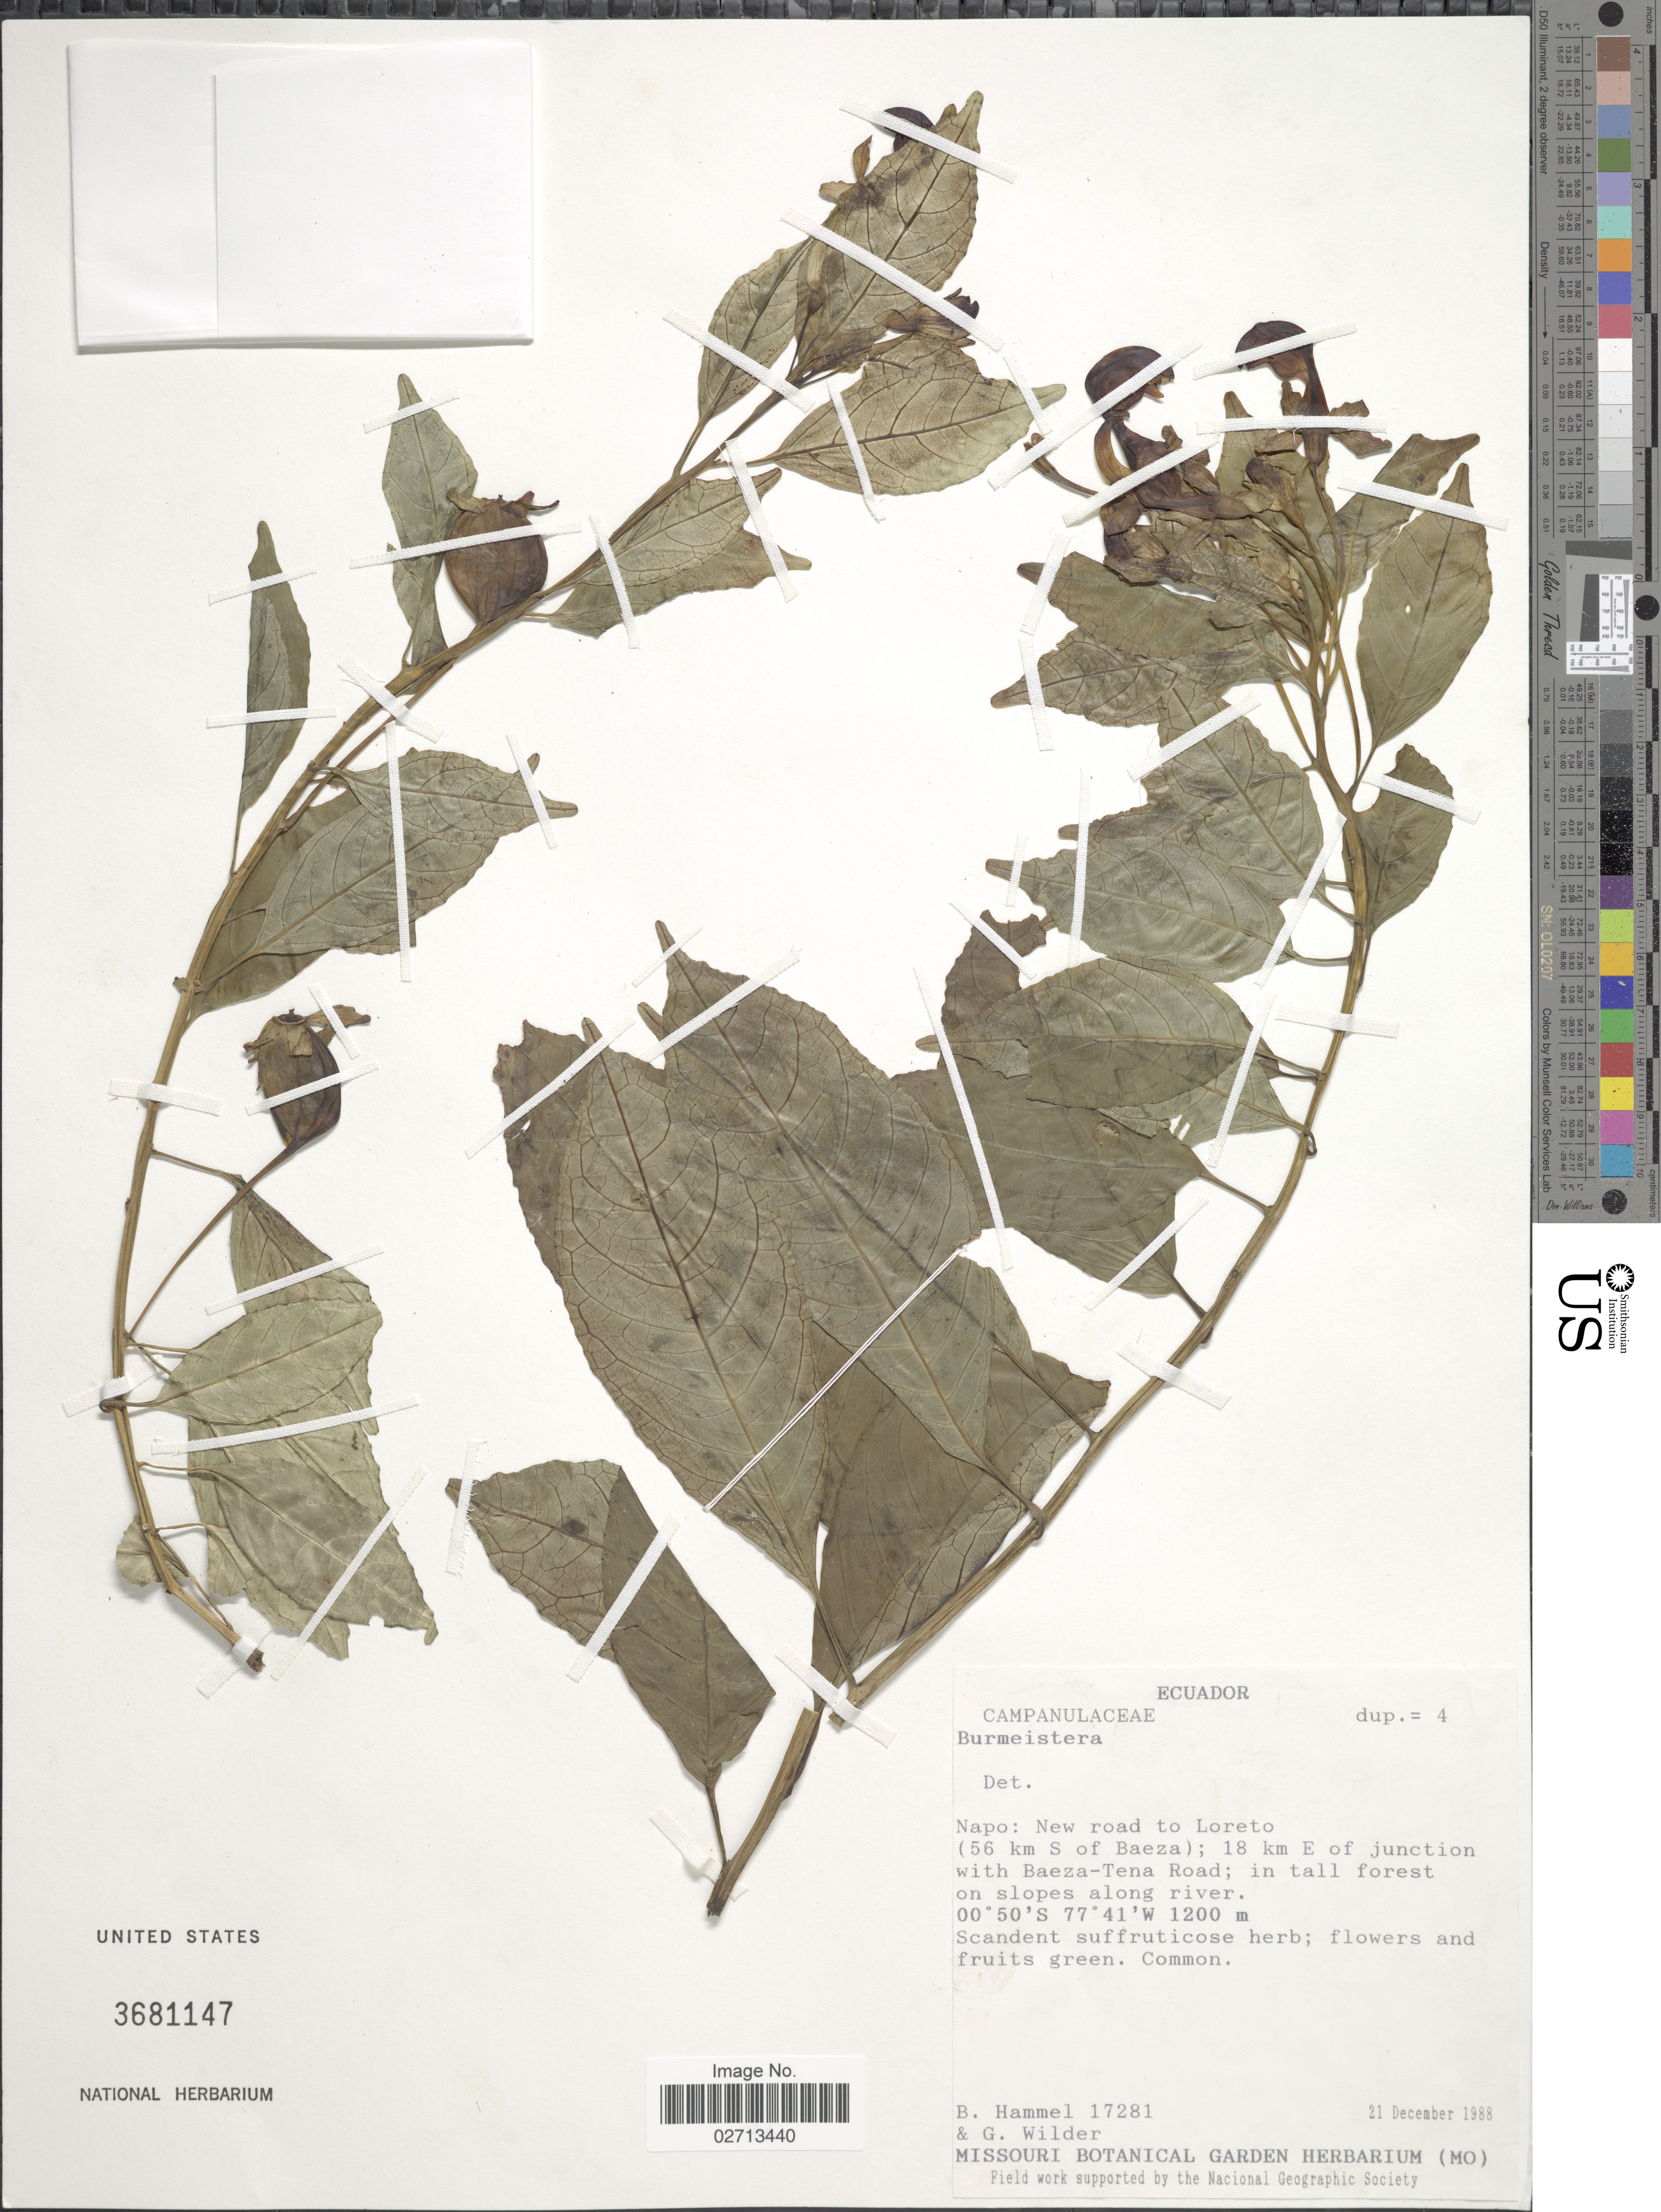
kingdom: Plantae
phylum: Tracheophyta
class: Magnoliopsida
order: Asterales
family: Campanulaceae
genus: Burmeistera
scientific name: Burmeistera sp.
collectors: B. Hammel & G. Wilder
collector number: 17281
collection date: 1988-12-21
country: Ecuador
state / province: Napo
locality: New road to Loreto. (56 km S of Baeza); 18 km E of junction with Baeza-Tena Road.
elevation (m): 1200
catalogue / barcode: US 3681147